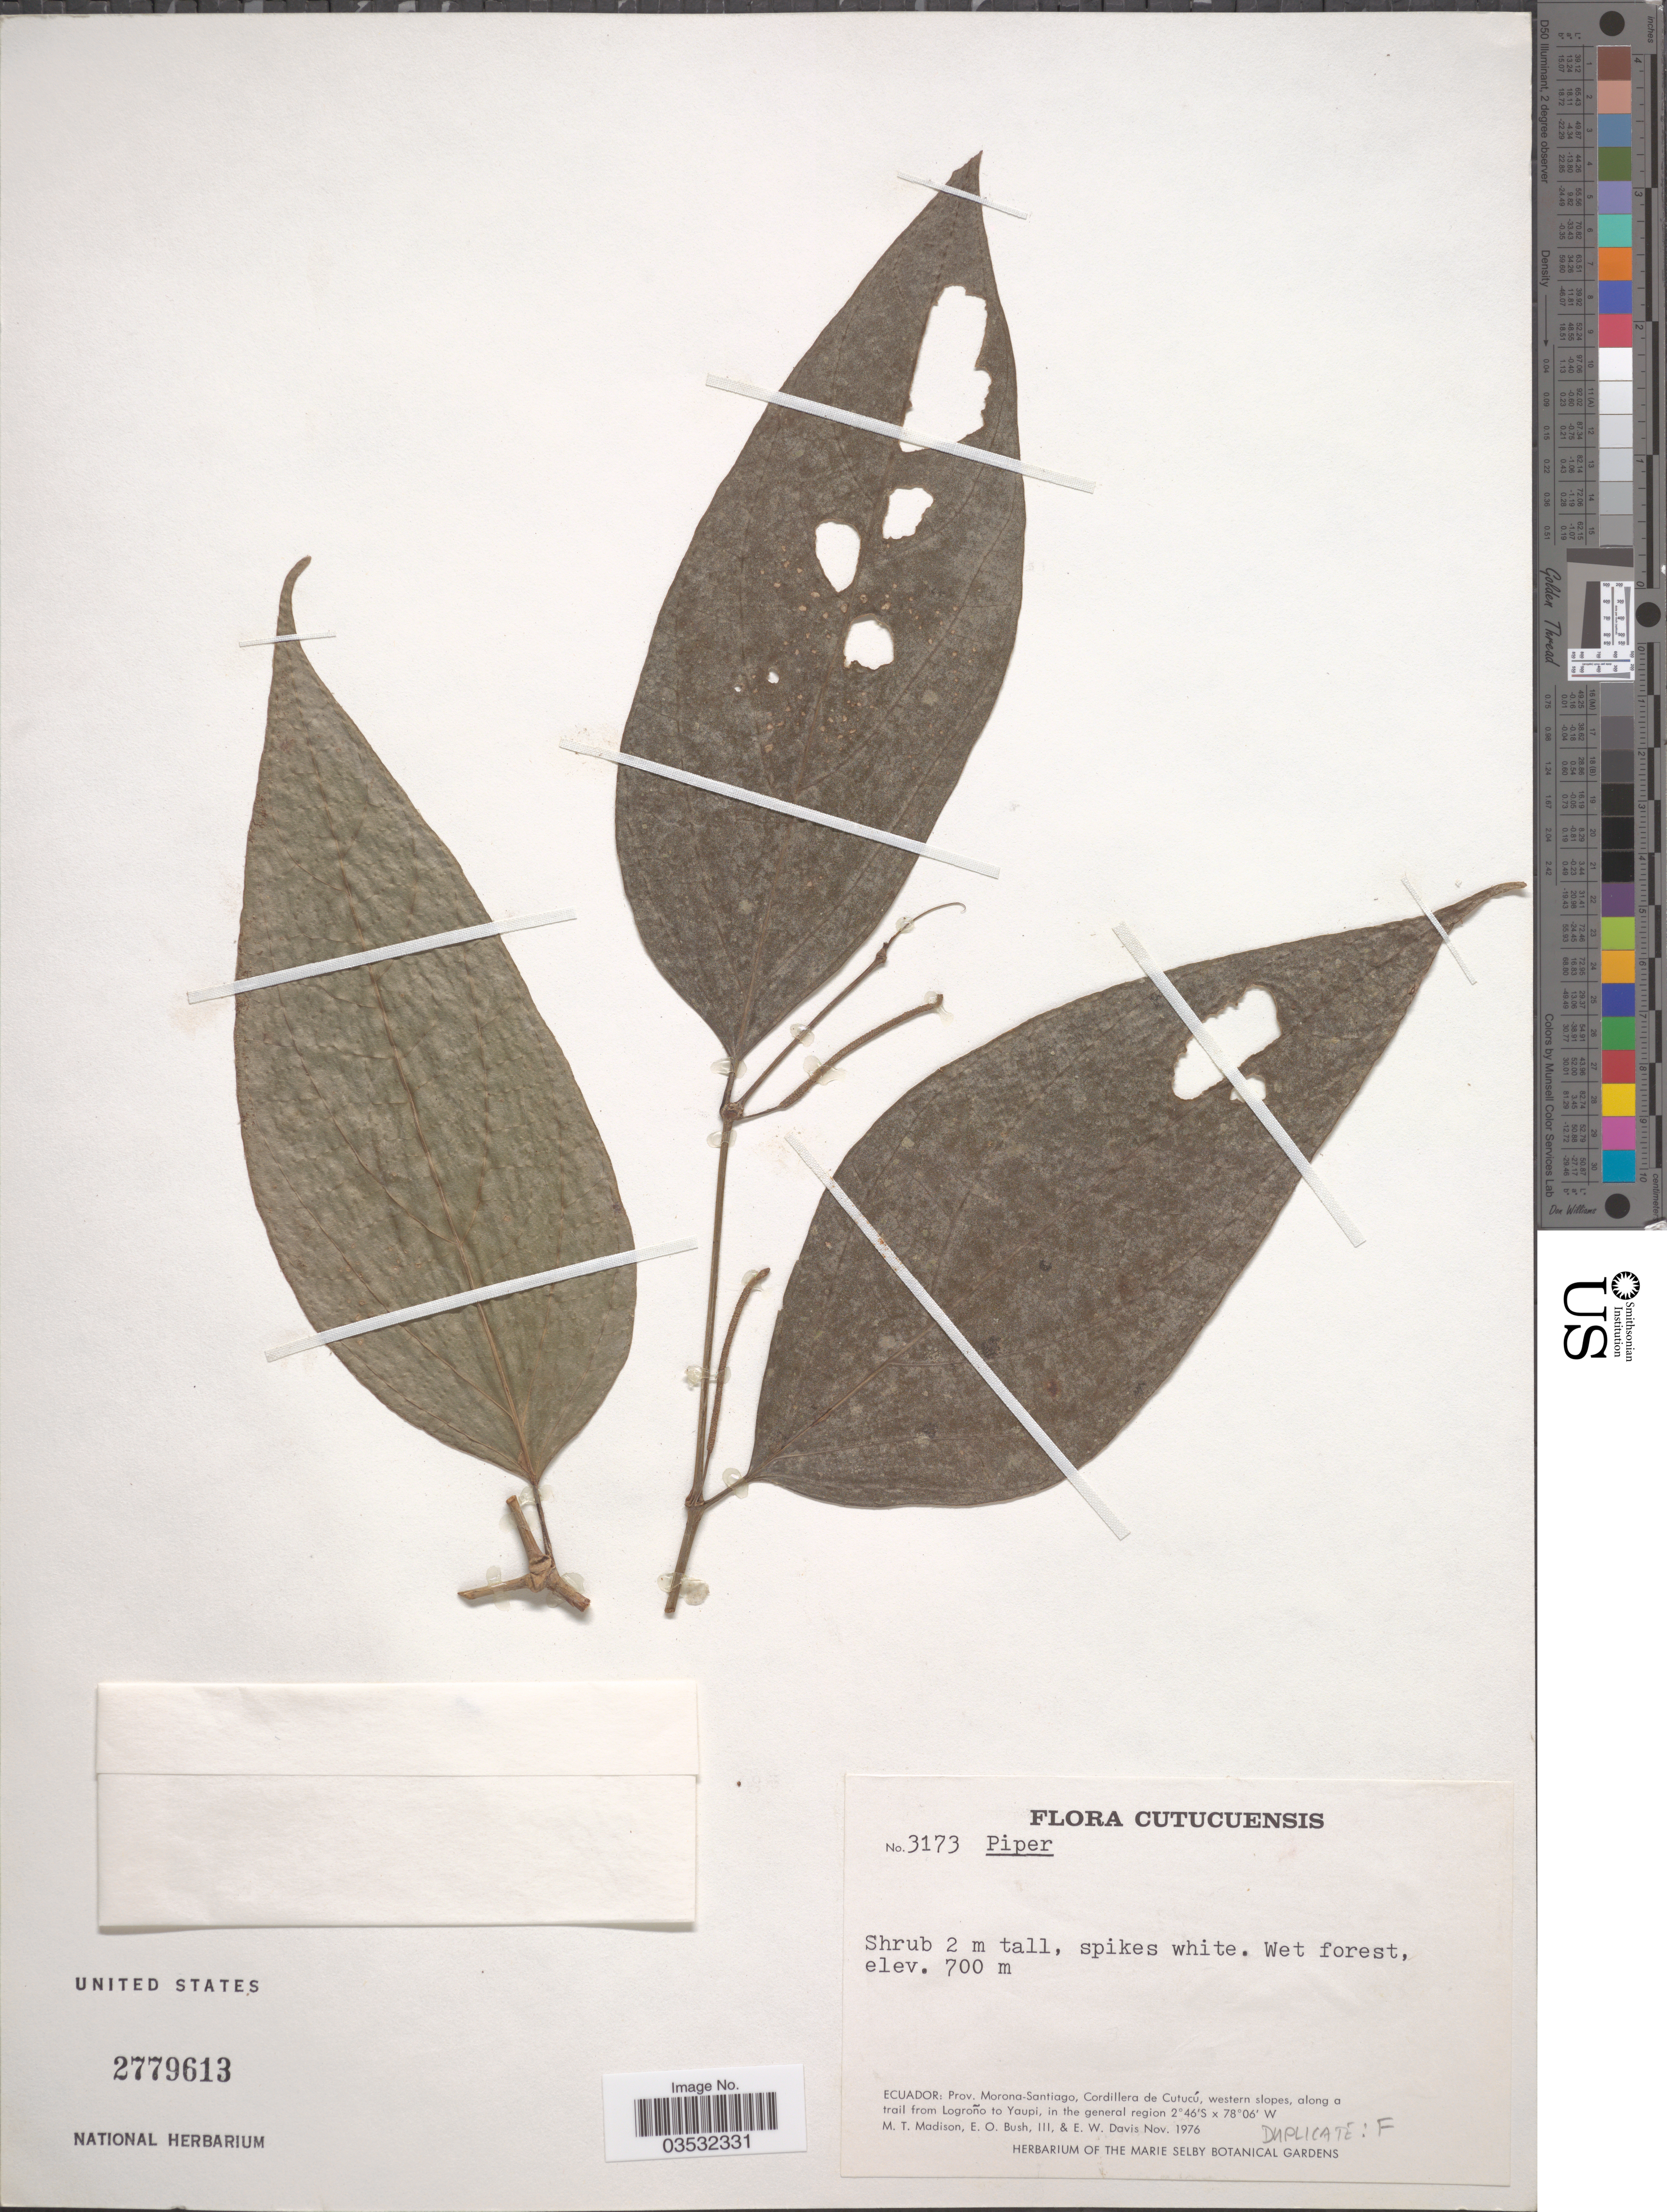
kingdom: Plantae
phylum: Tracheophyta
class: Magnoliopsida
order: Piperales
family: Piperaceae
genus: Piper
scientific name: Piper sp.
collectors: M. T. Madison, E. O. Bush & E. W. Davis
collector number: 3173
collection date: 1976-11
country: Ecuador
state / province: Morona-Santiago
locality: Cordillera de Cutucú, western slopes, along a trail from Logroño to Yaupi, in the general region.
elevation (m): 700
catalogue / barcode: US 2779613